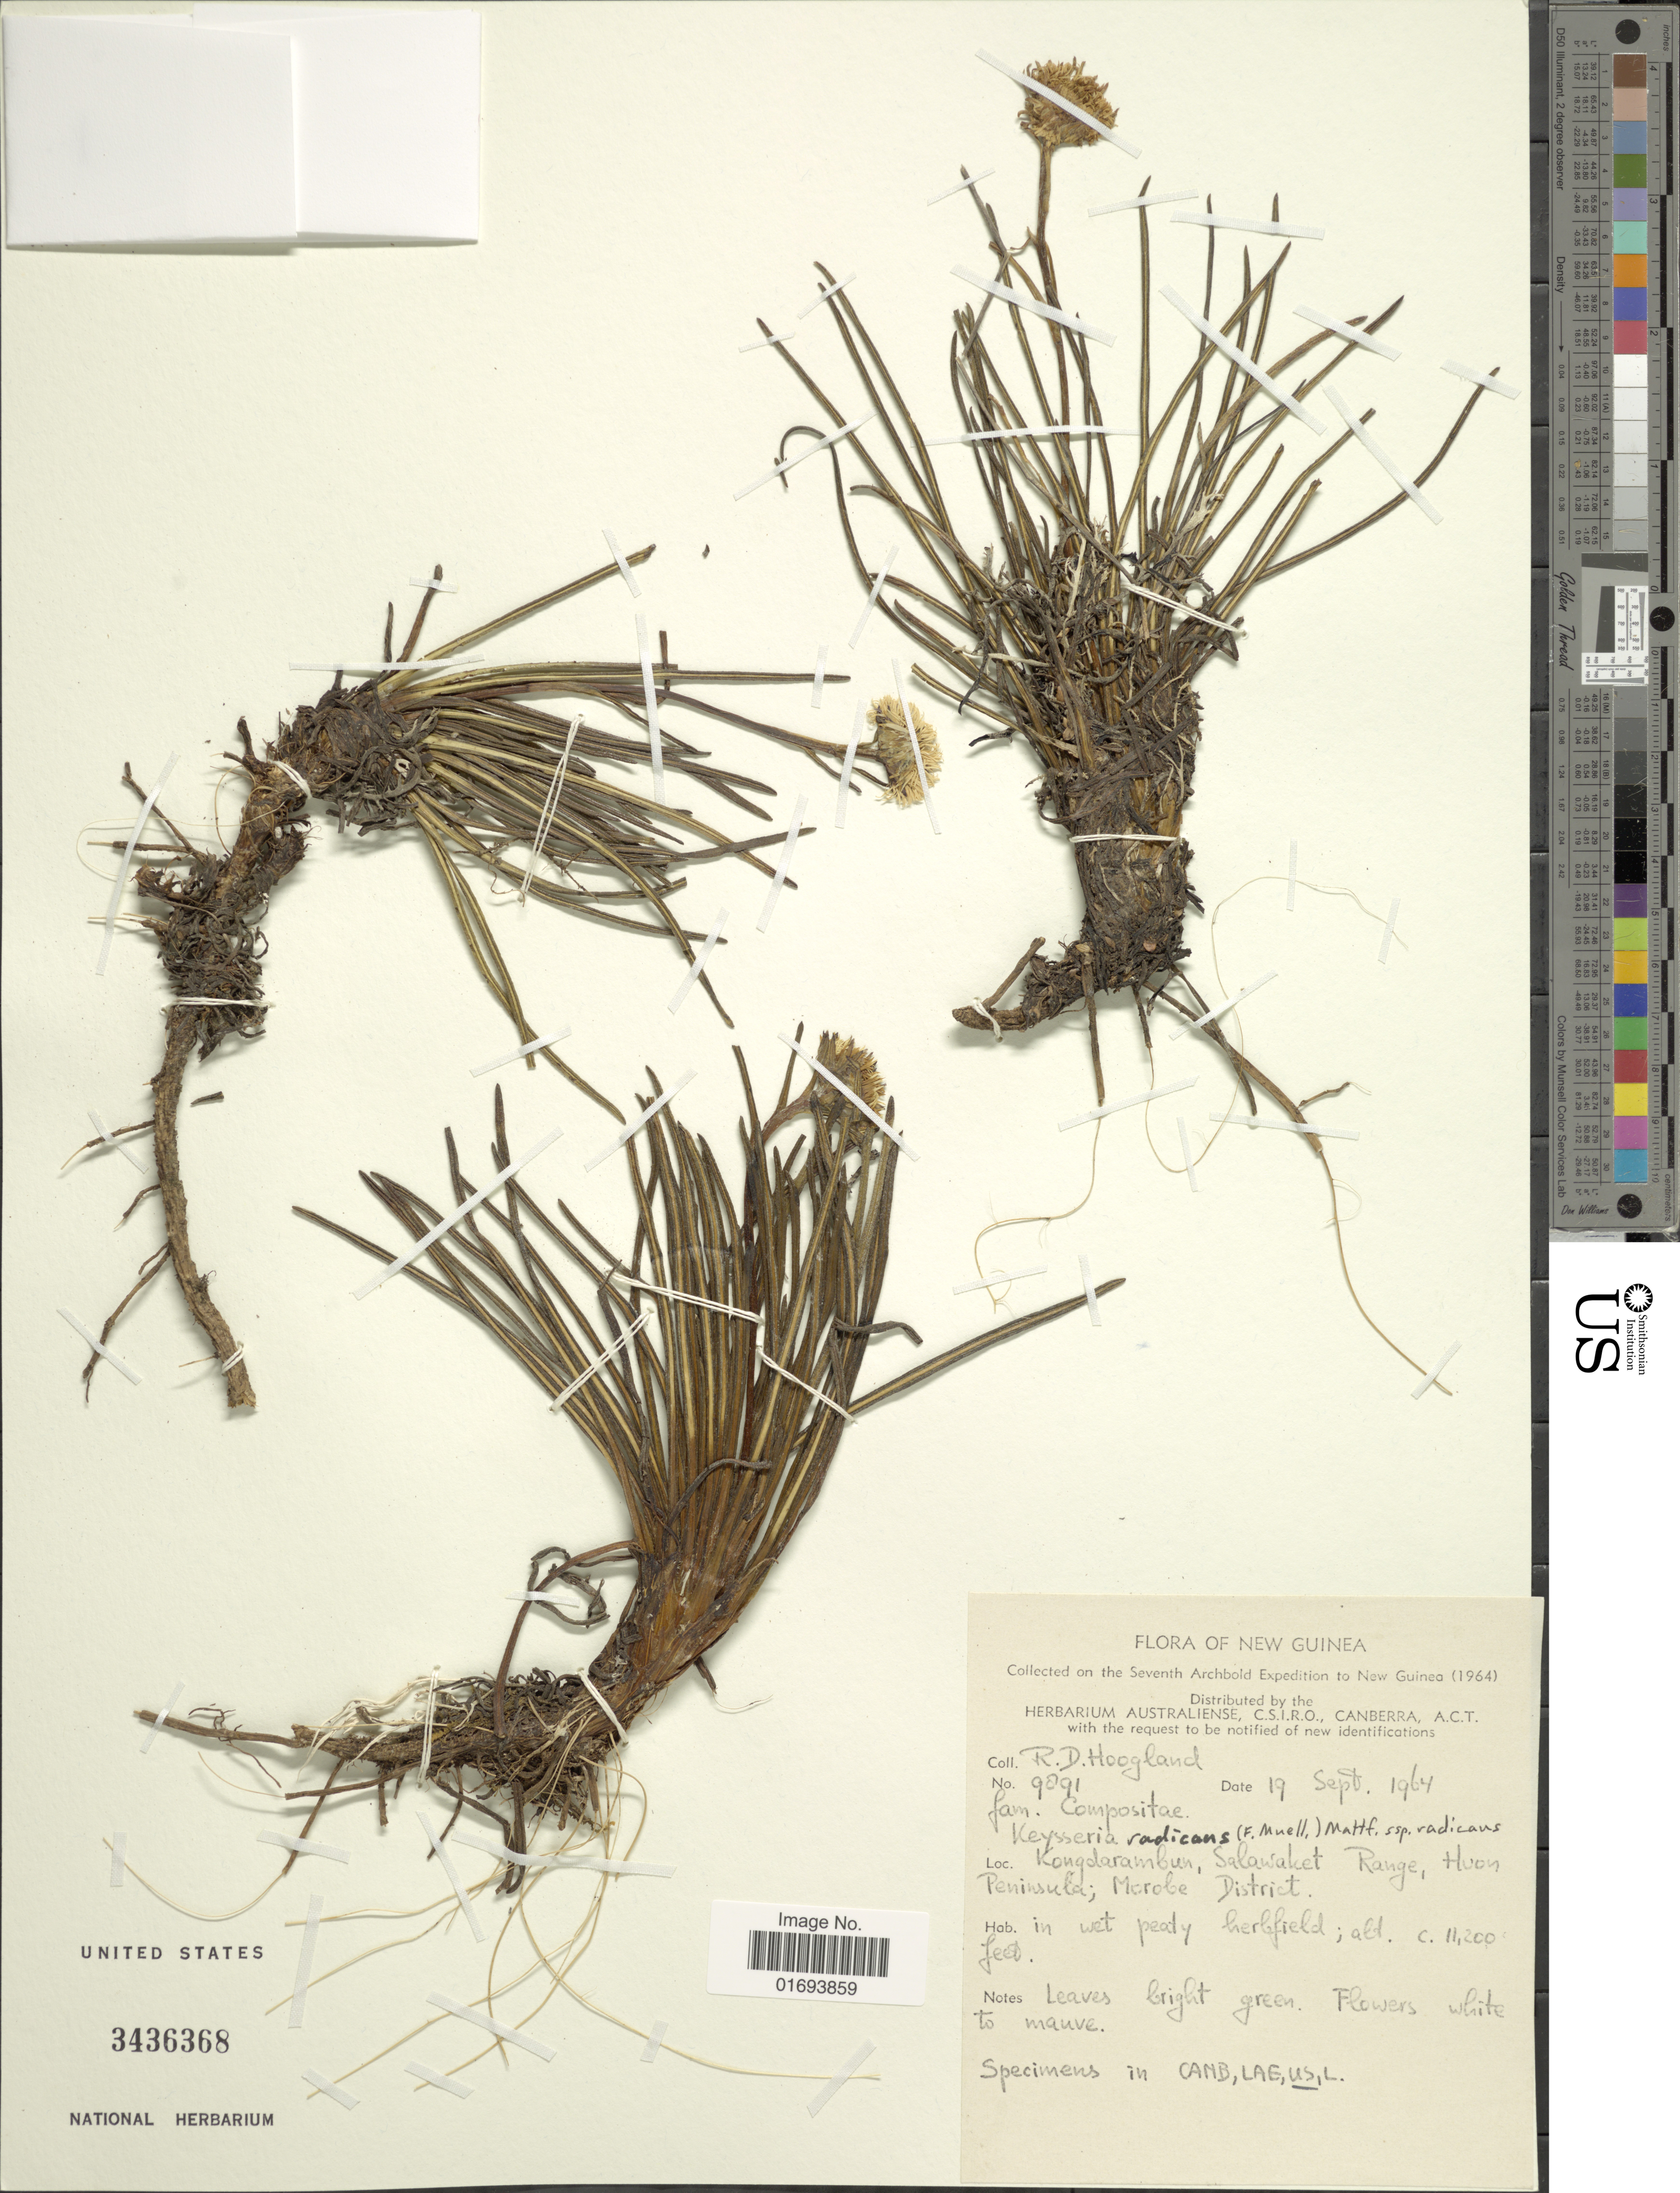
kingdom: Plantae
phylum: Tracheophyta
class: Magnoliopsida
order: Asterales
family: Asteraceae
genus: Keysseria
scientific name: Keysseria radicans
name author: (F. Muell.) Mattf.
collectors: R. D. Hoogland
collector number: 9891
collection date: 1964-09-19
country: Papua New Guinea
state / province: Morobe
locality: Kongdarambien, Salawaket Range, Hoon Peninsula; Morobe District. New Guinea [interpreted]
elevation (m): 3414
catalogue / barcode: US 3436368